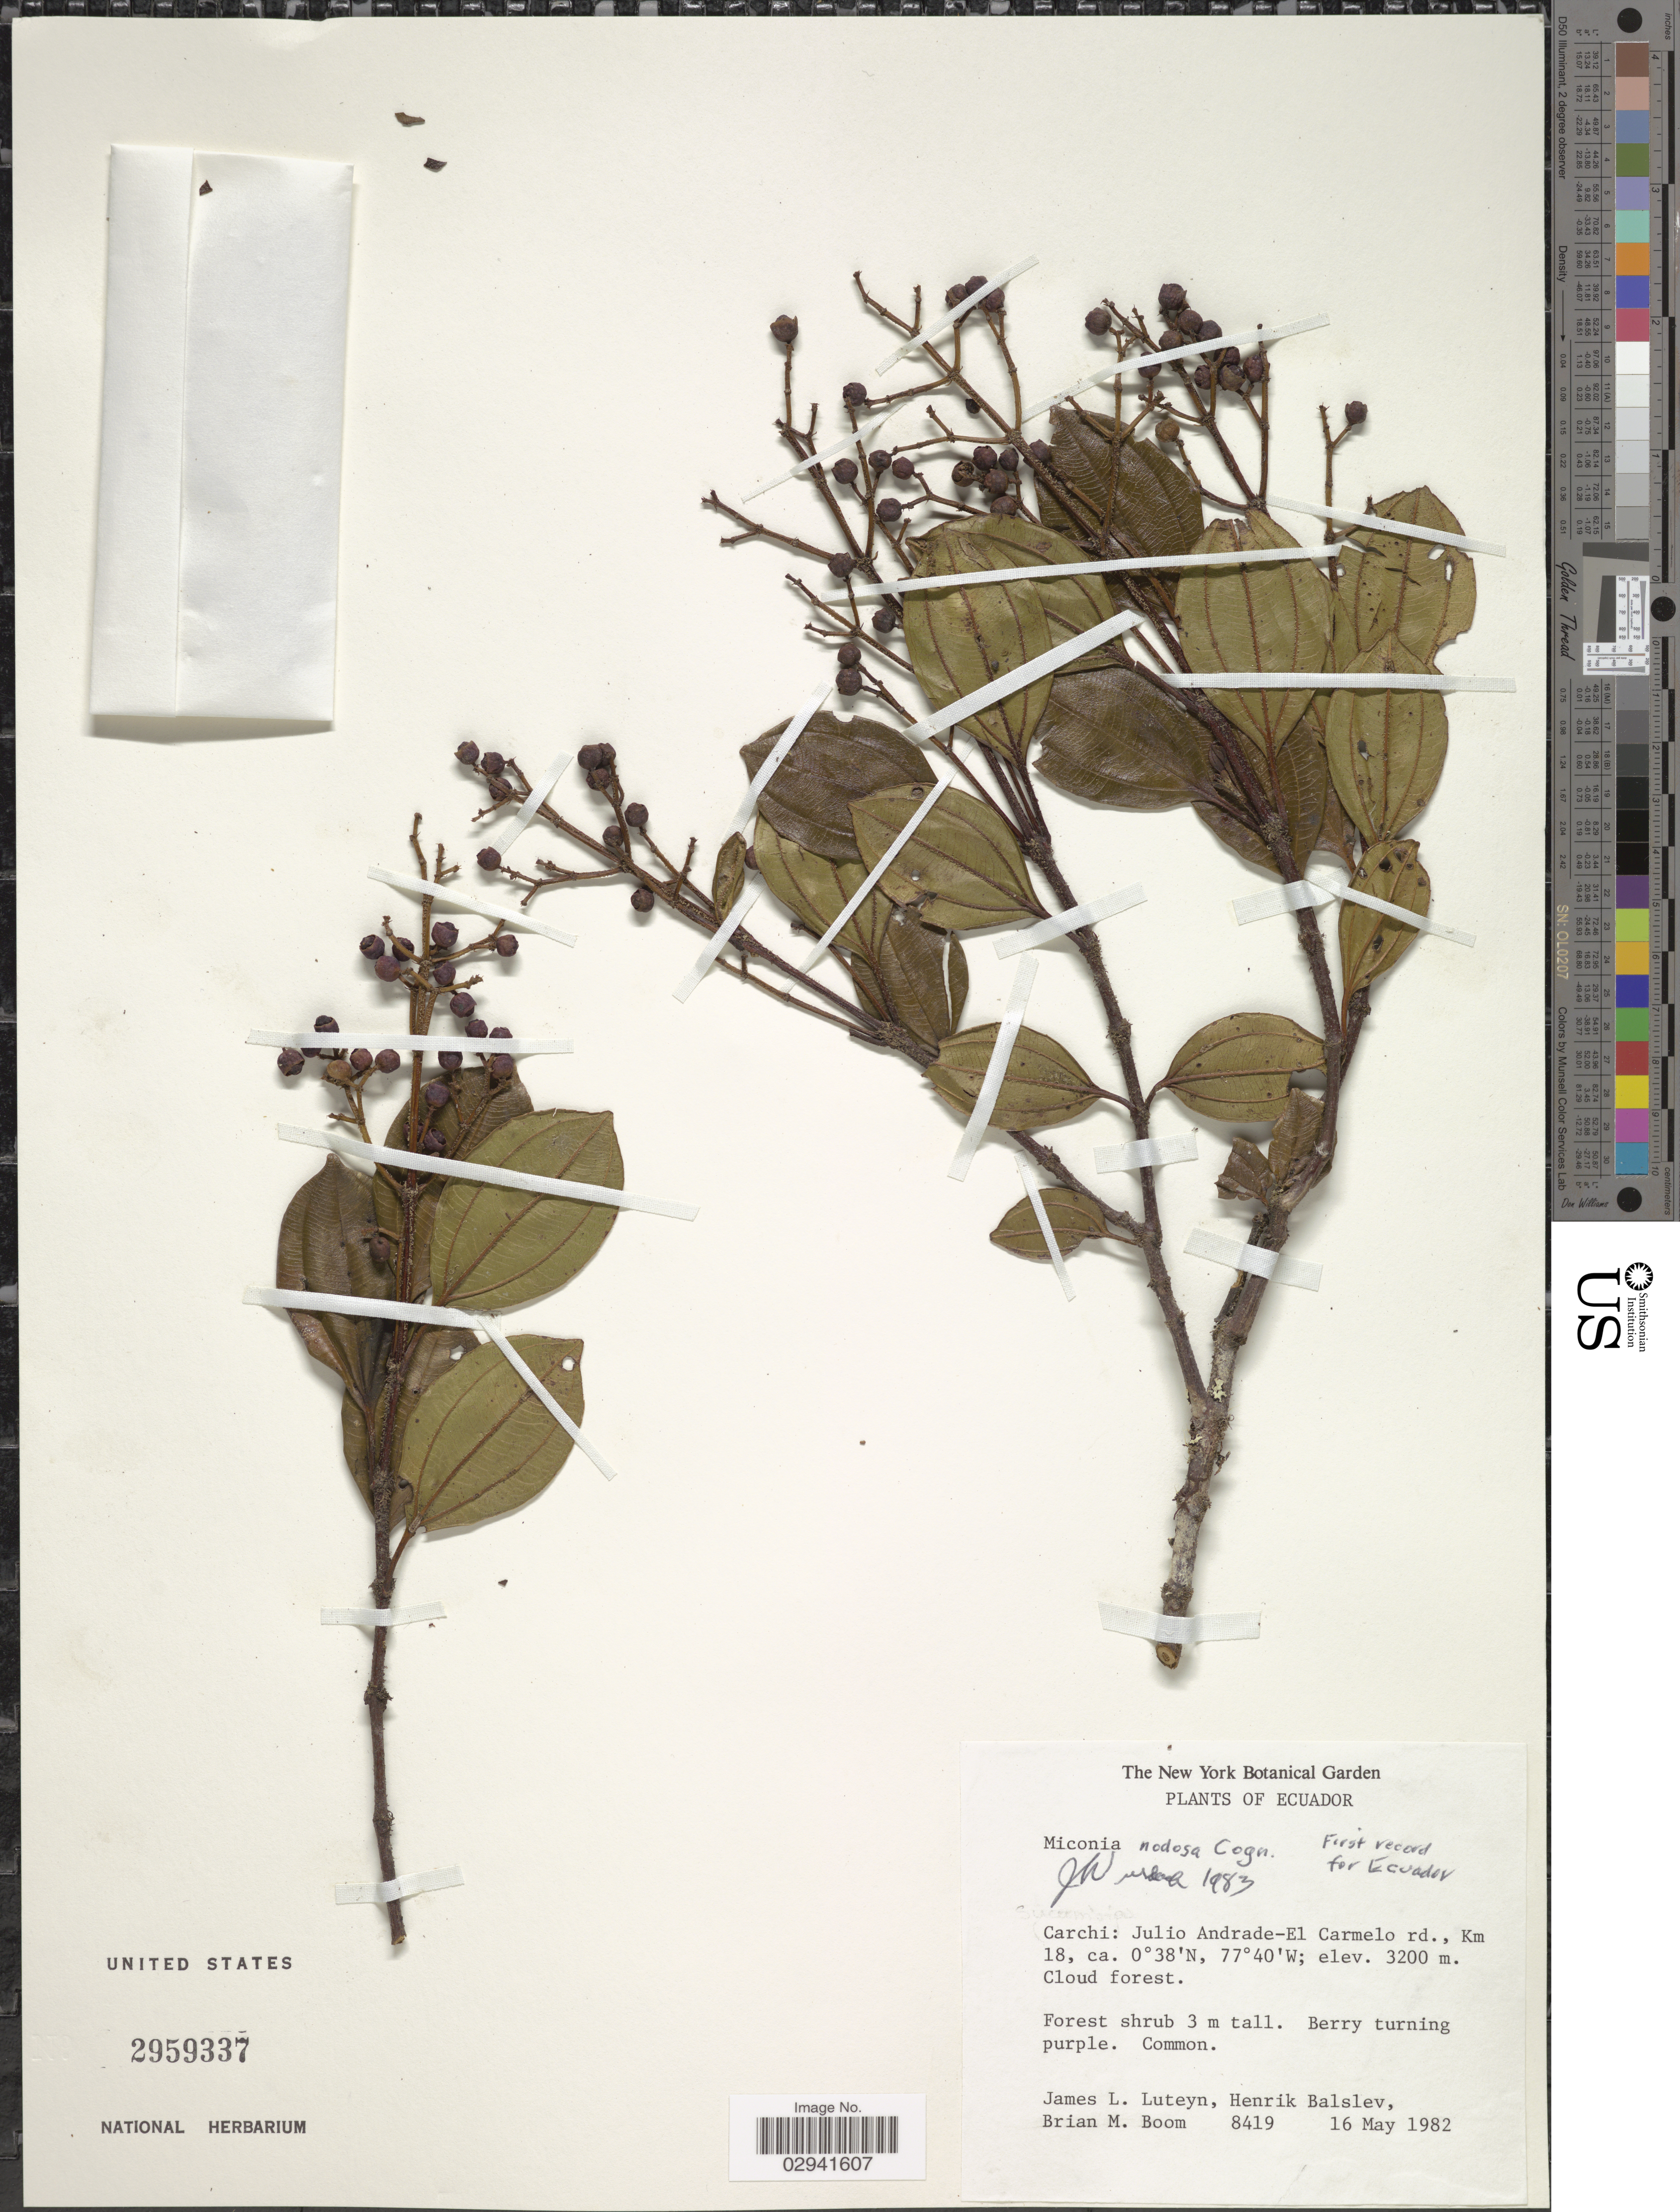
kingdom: Plantae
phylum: Tracheophyta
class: Magnoliopsida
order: Myrtales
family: Melastomataceae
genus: Miconia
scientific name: Miconia nodosa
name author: Cogn.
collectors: J. L. Luteyn, H. Balslev & B. M. Boom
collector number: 8419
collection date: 1982-05-16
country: Ecuador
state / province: Carchi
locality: Julio Andrade-El Carmelo rd., Km 18.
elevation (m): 3200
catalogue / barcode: US 2959337